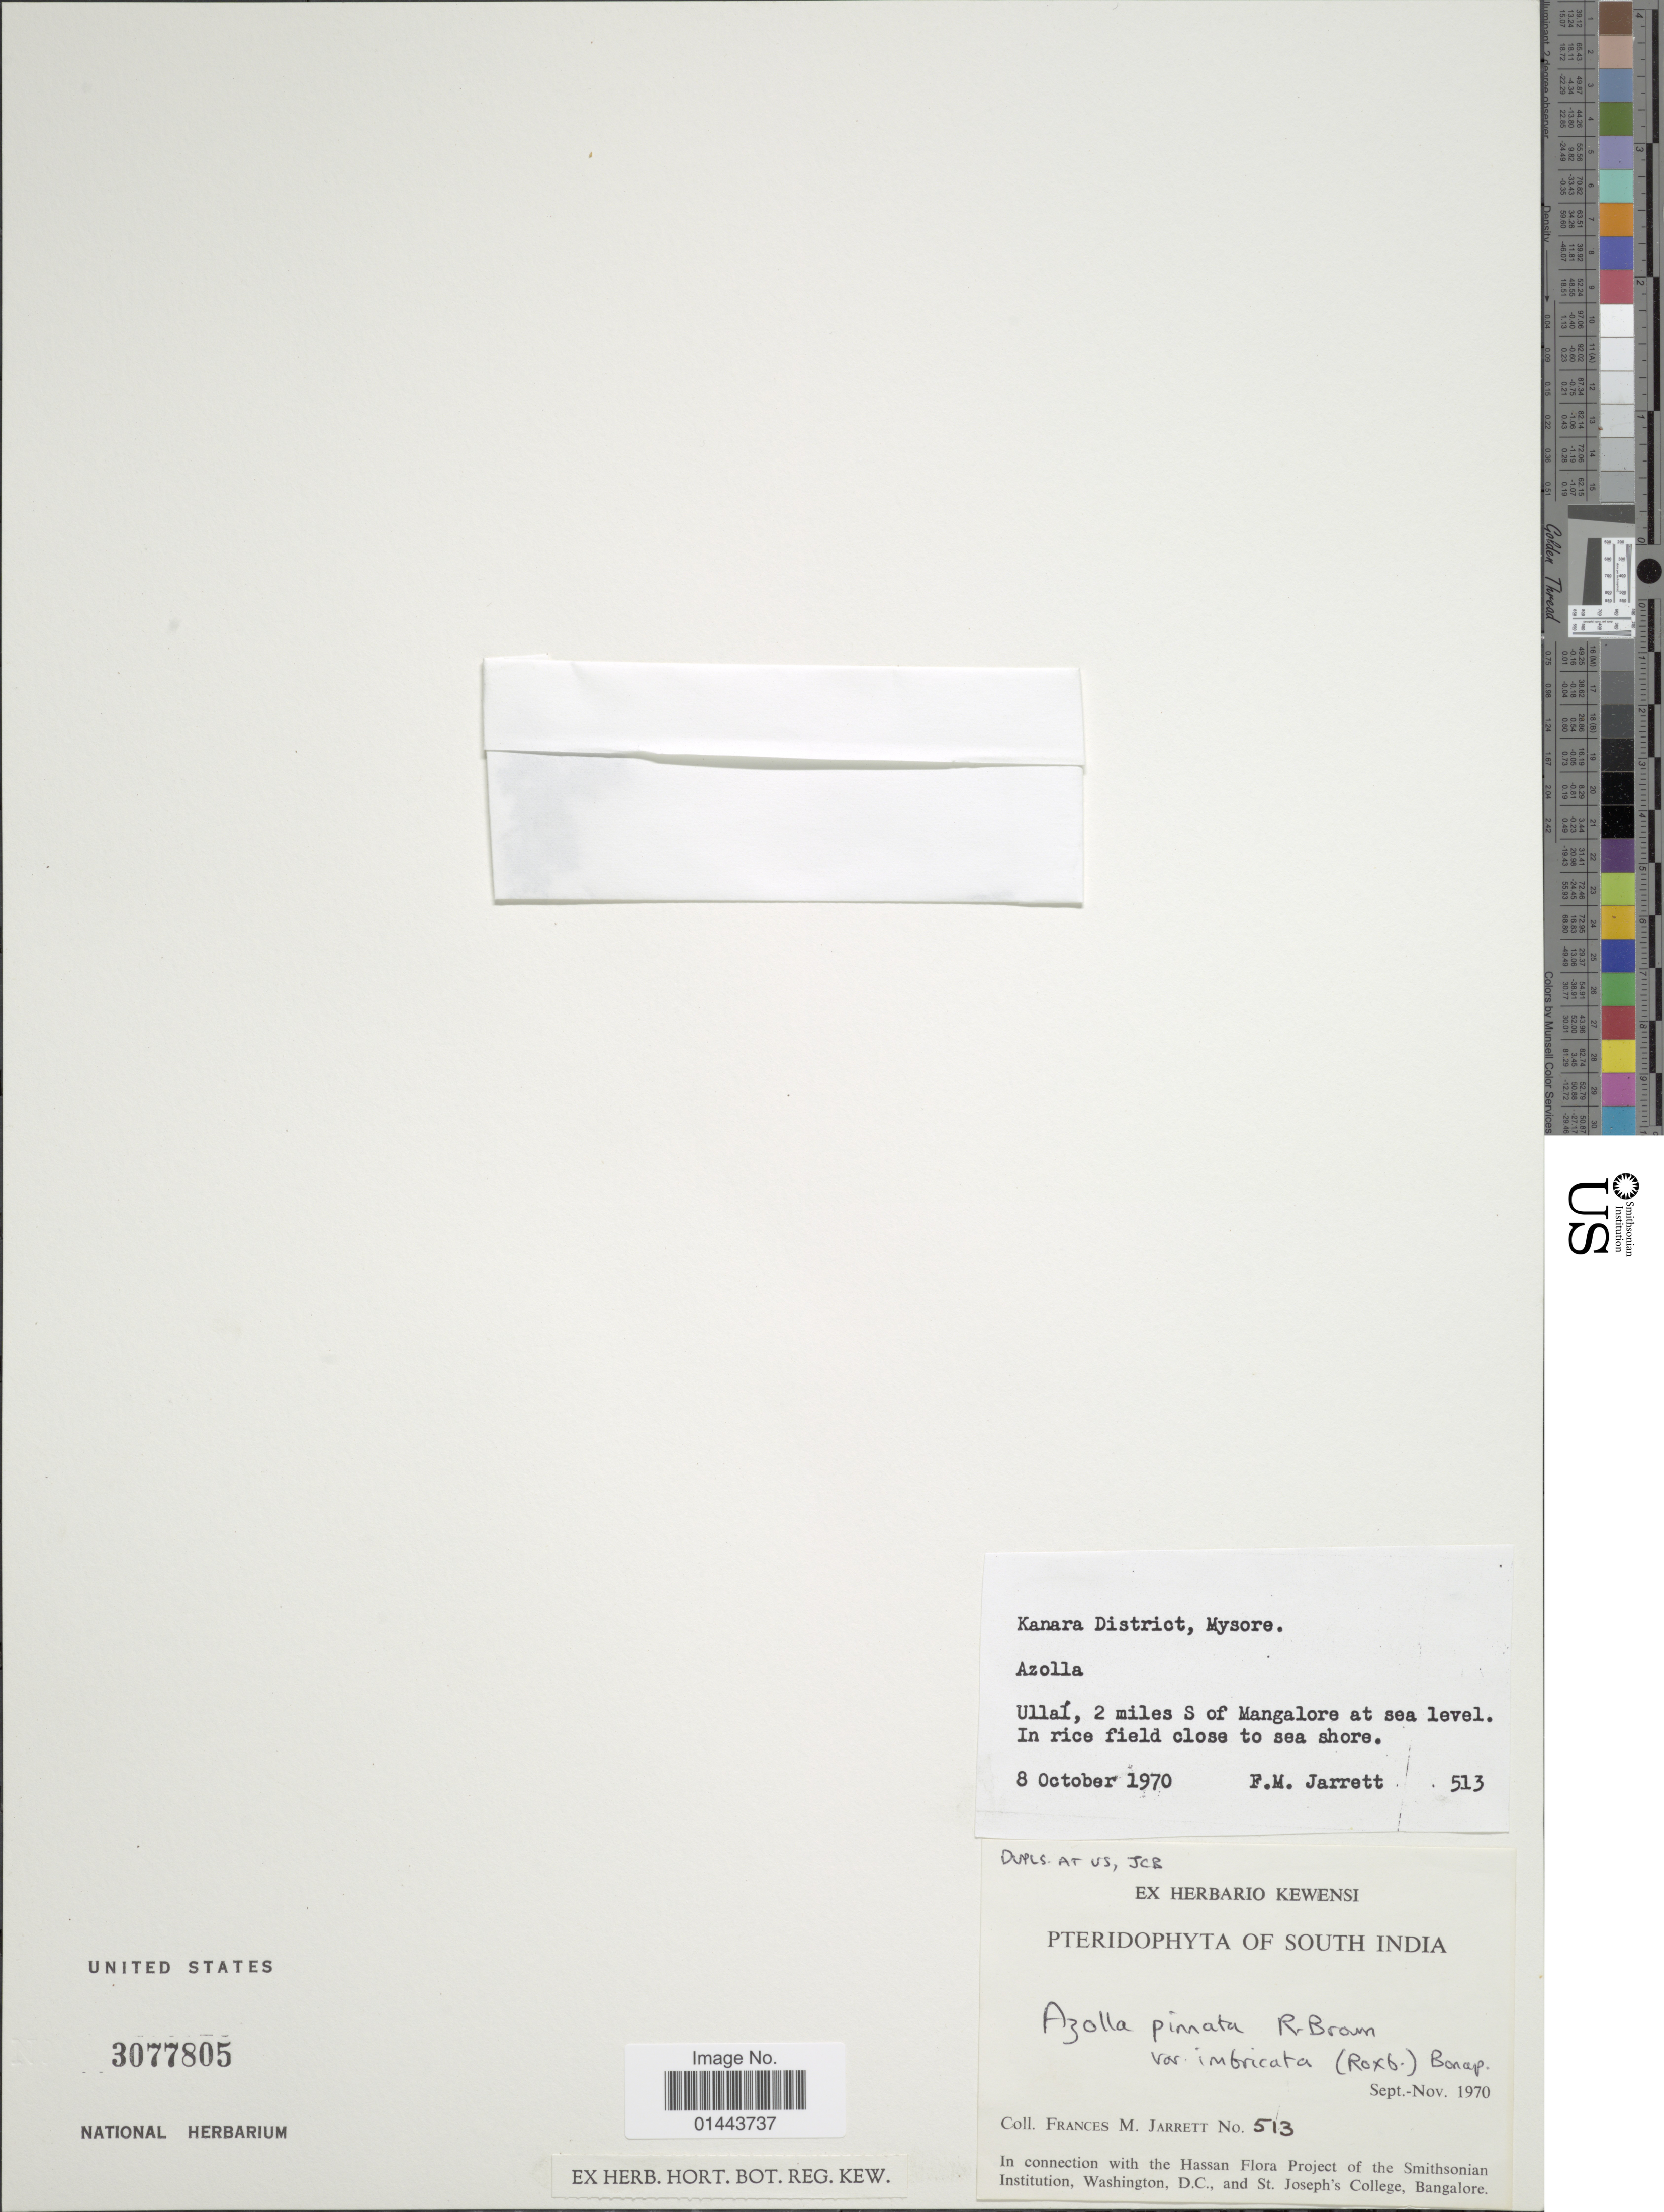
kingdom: Plantae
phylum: Tracheophyta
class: Polypodiopsida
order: Salviniales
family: Salviniaceae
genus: Azolla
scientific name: Azolla pinnata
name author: R. Br.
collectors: F. M. Jarrett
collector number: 513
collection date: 1970-09/1970-11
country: India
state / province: Karnataka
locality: Kanara District, Mysore, Ullal, 2 miles S of Mangalore, in rice field close to sea shore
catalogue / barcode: US 3077805